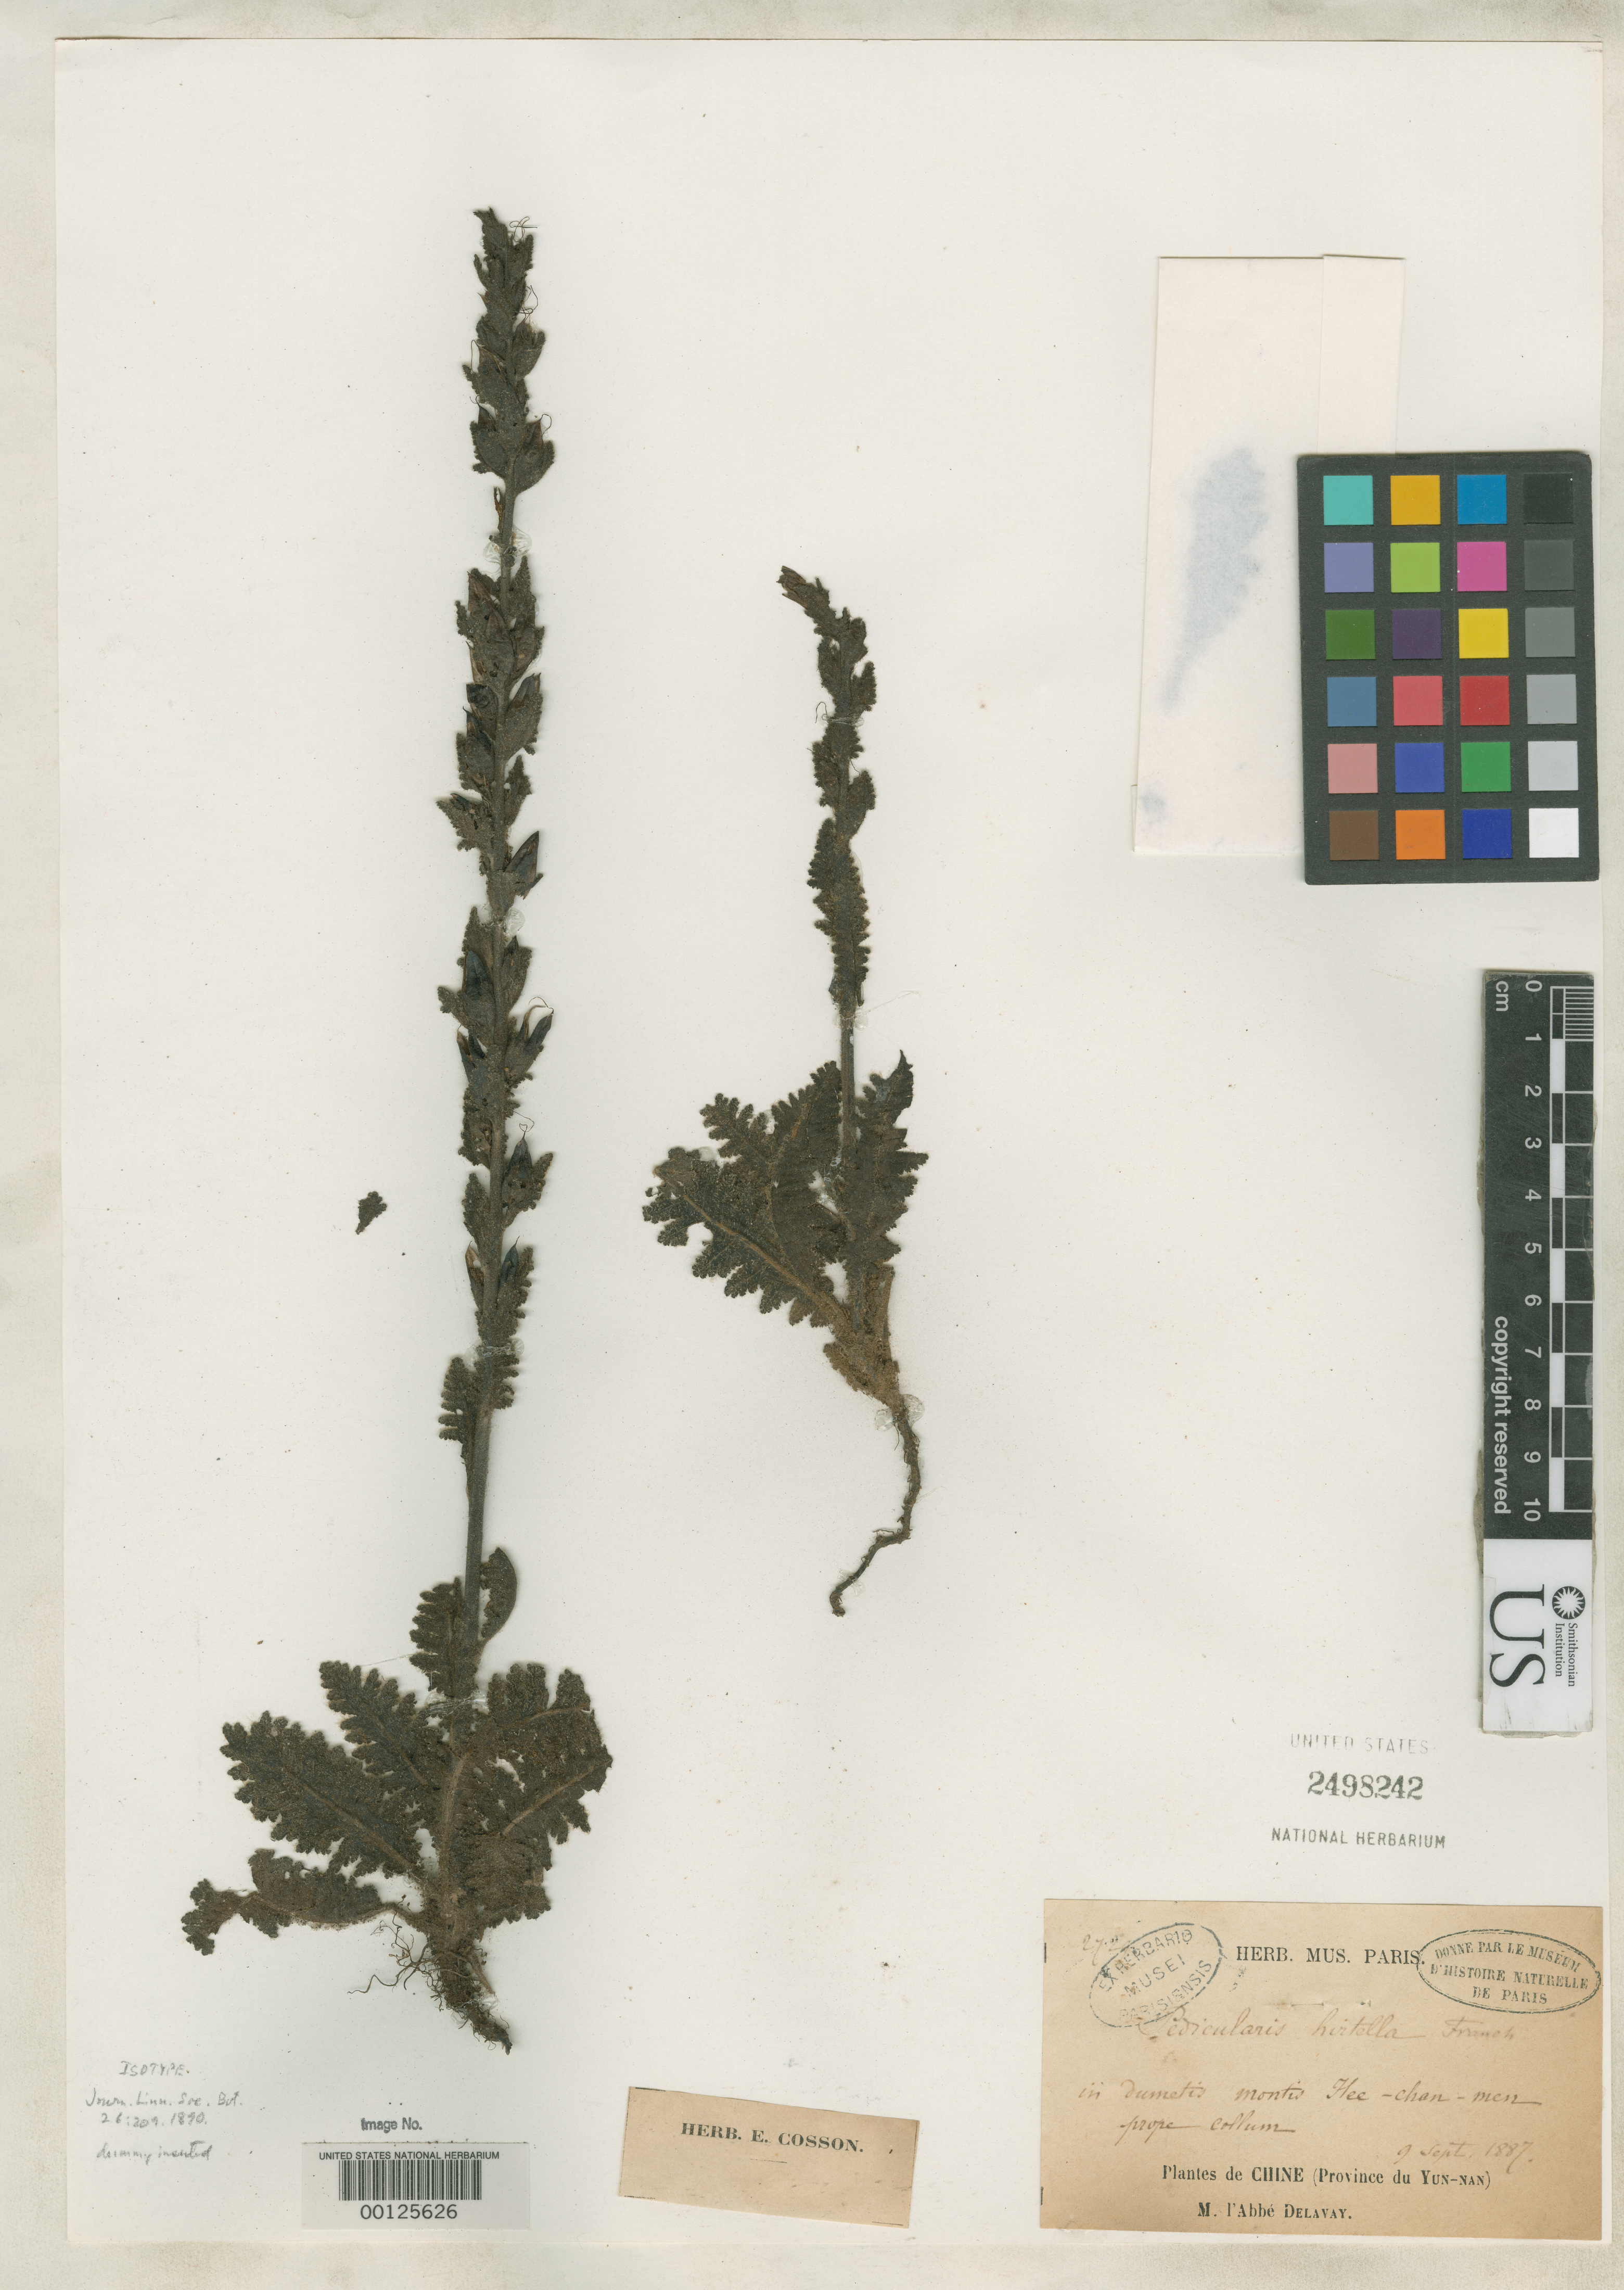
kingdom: Plantae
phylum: Tracheophyta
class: Magnoliopsida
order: Lamiales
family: Orobanchaceae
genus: Pedicularis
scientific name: Pedicularis hirtella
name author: Franch.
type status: Isotype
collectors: P. Delavay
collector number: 2729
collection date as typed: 09 Sep 1887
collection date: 1887-09-09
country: China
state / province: Yunnan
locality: Hee-chan-men Mountain.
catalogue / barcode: US 2498242